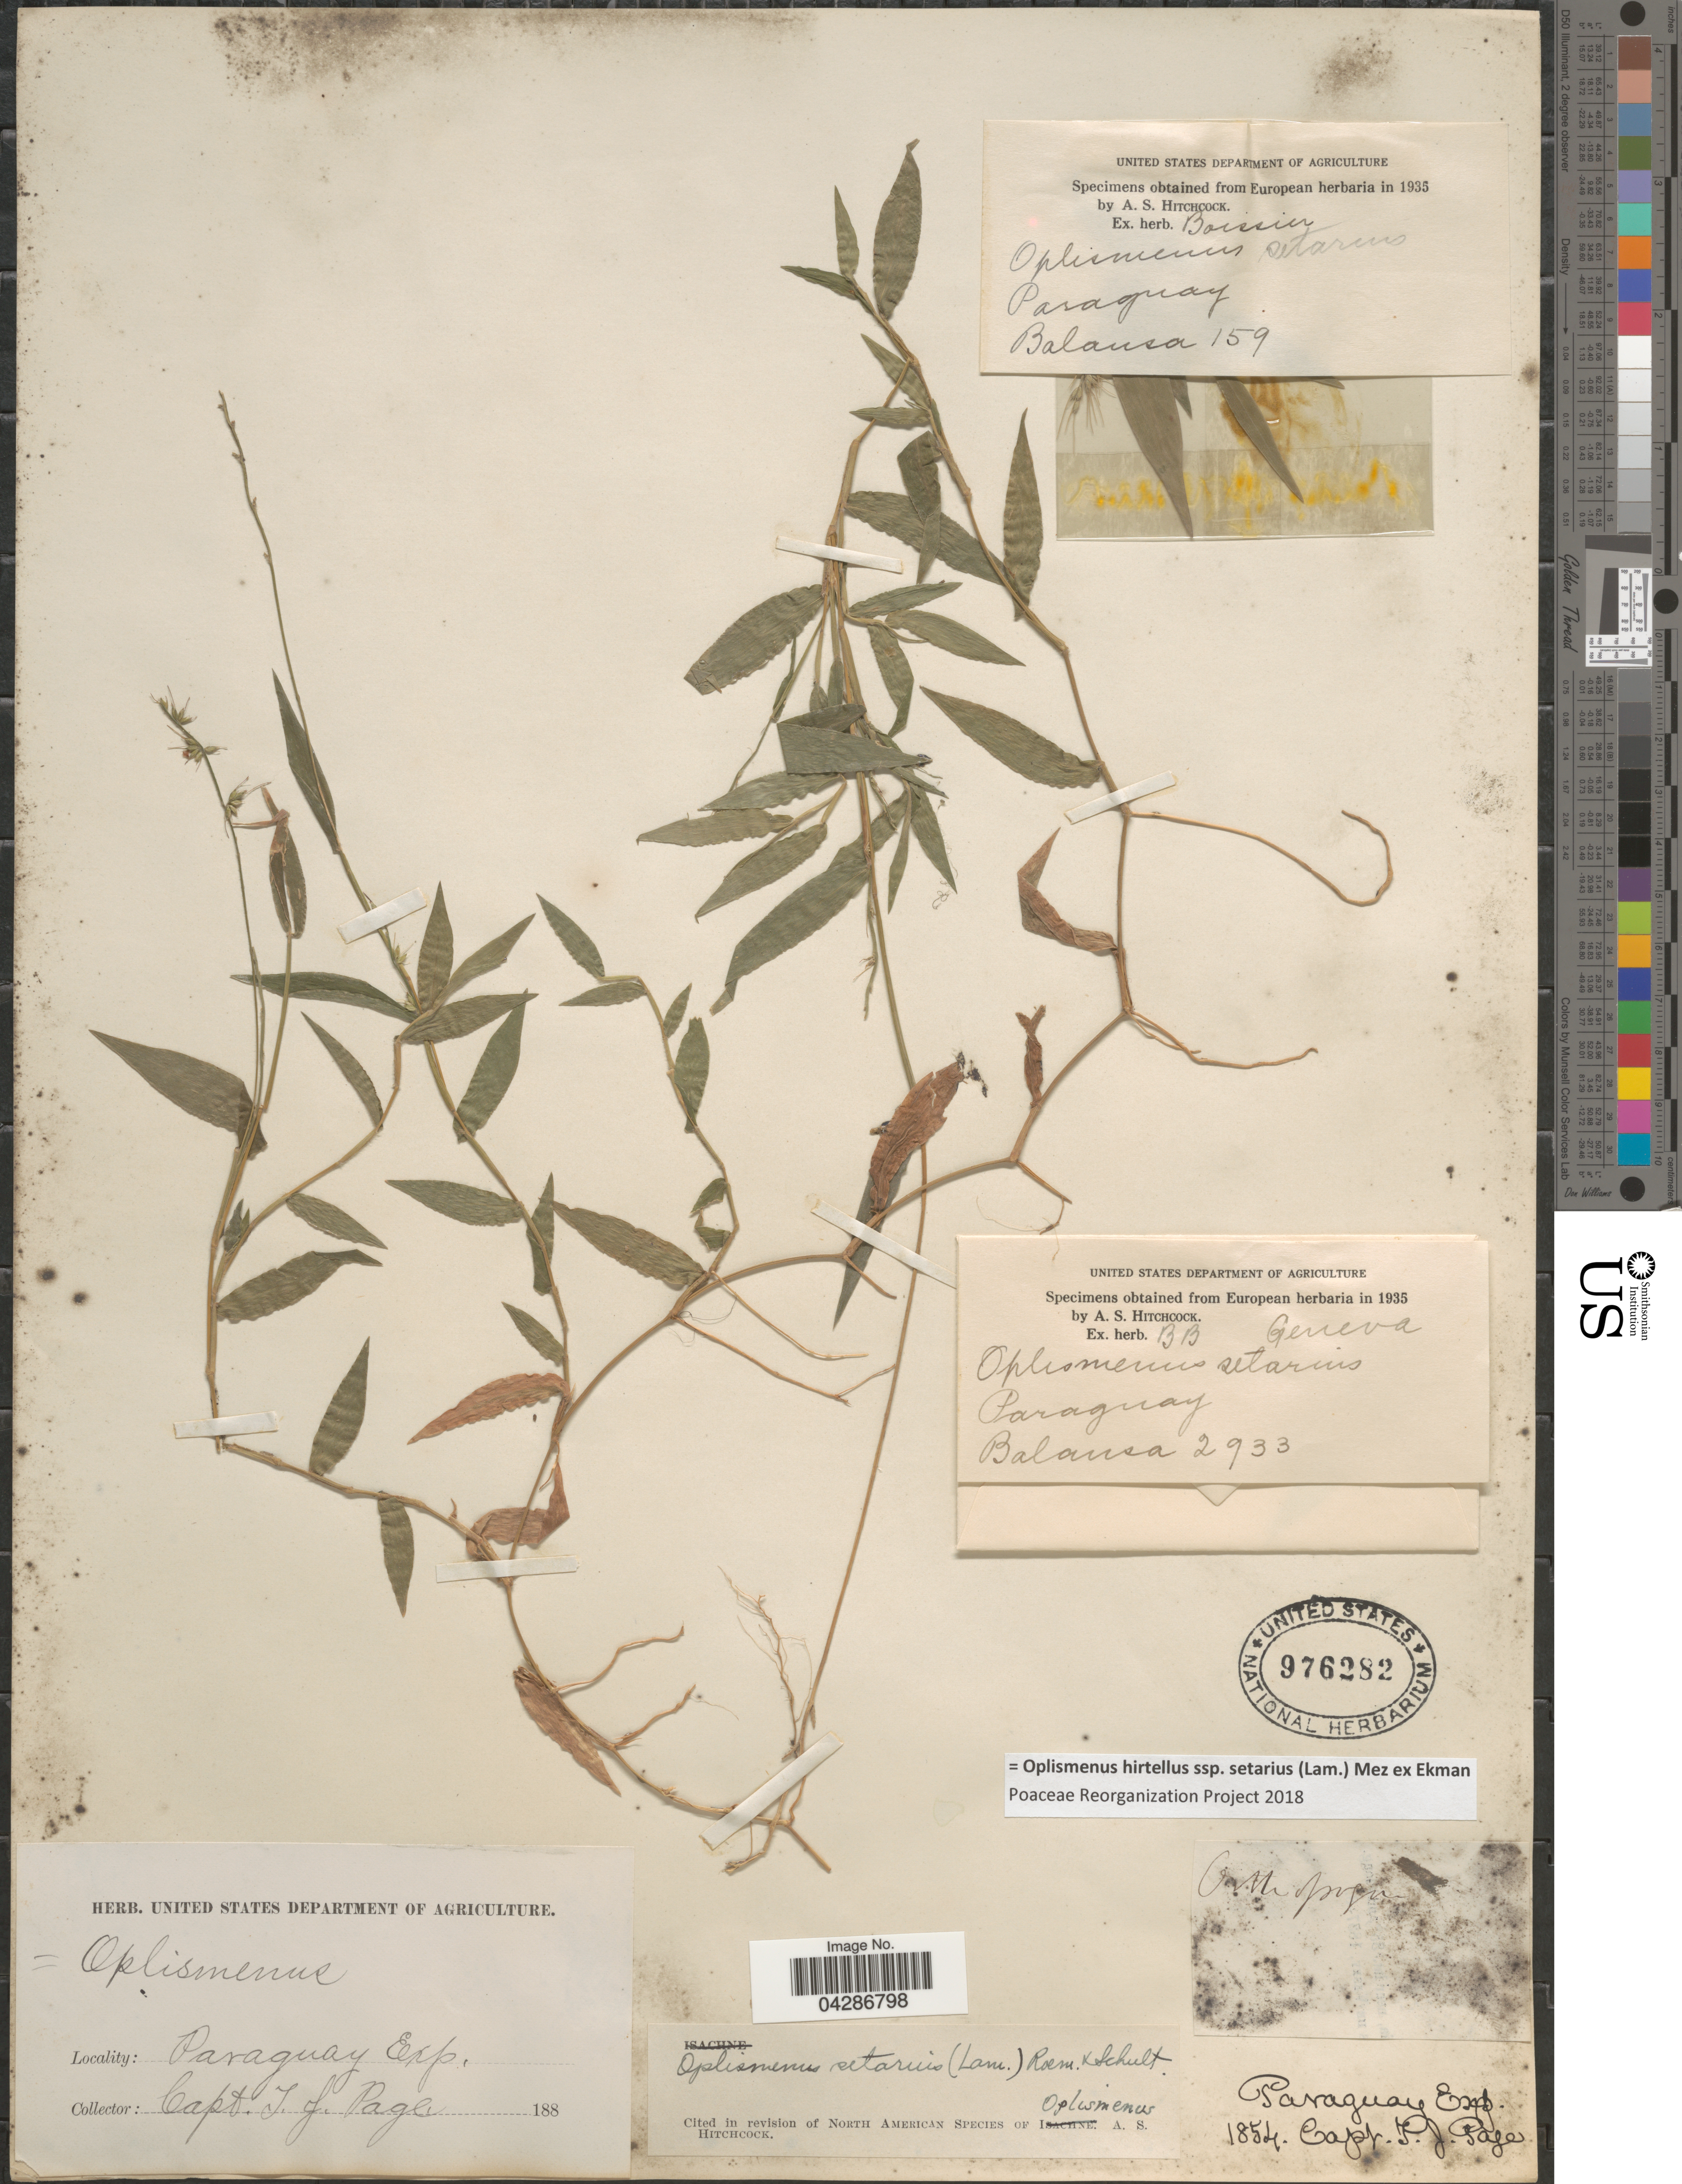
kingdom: Plantae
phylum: Tracheophyta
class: Liliopsida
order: Poales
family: Poaceae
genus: Oplismenus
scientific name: Oplismenus hirtellus subsp. setarius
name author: (Lam.) Mez ex Ekman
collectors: -. Balansa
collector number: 2933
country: Paraguay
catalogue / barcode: US 976282